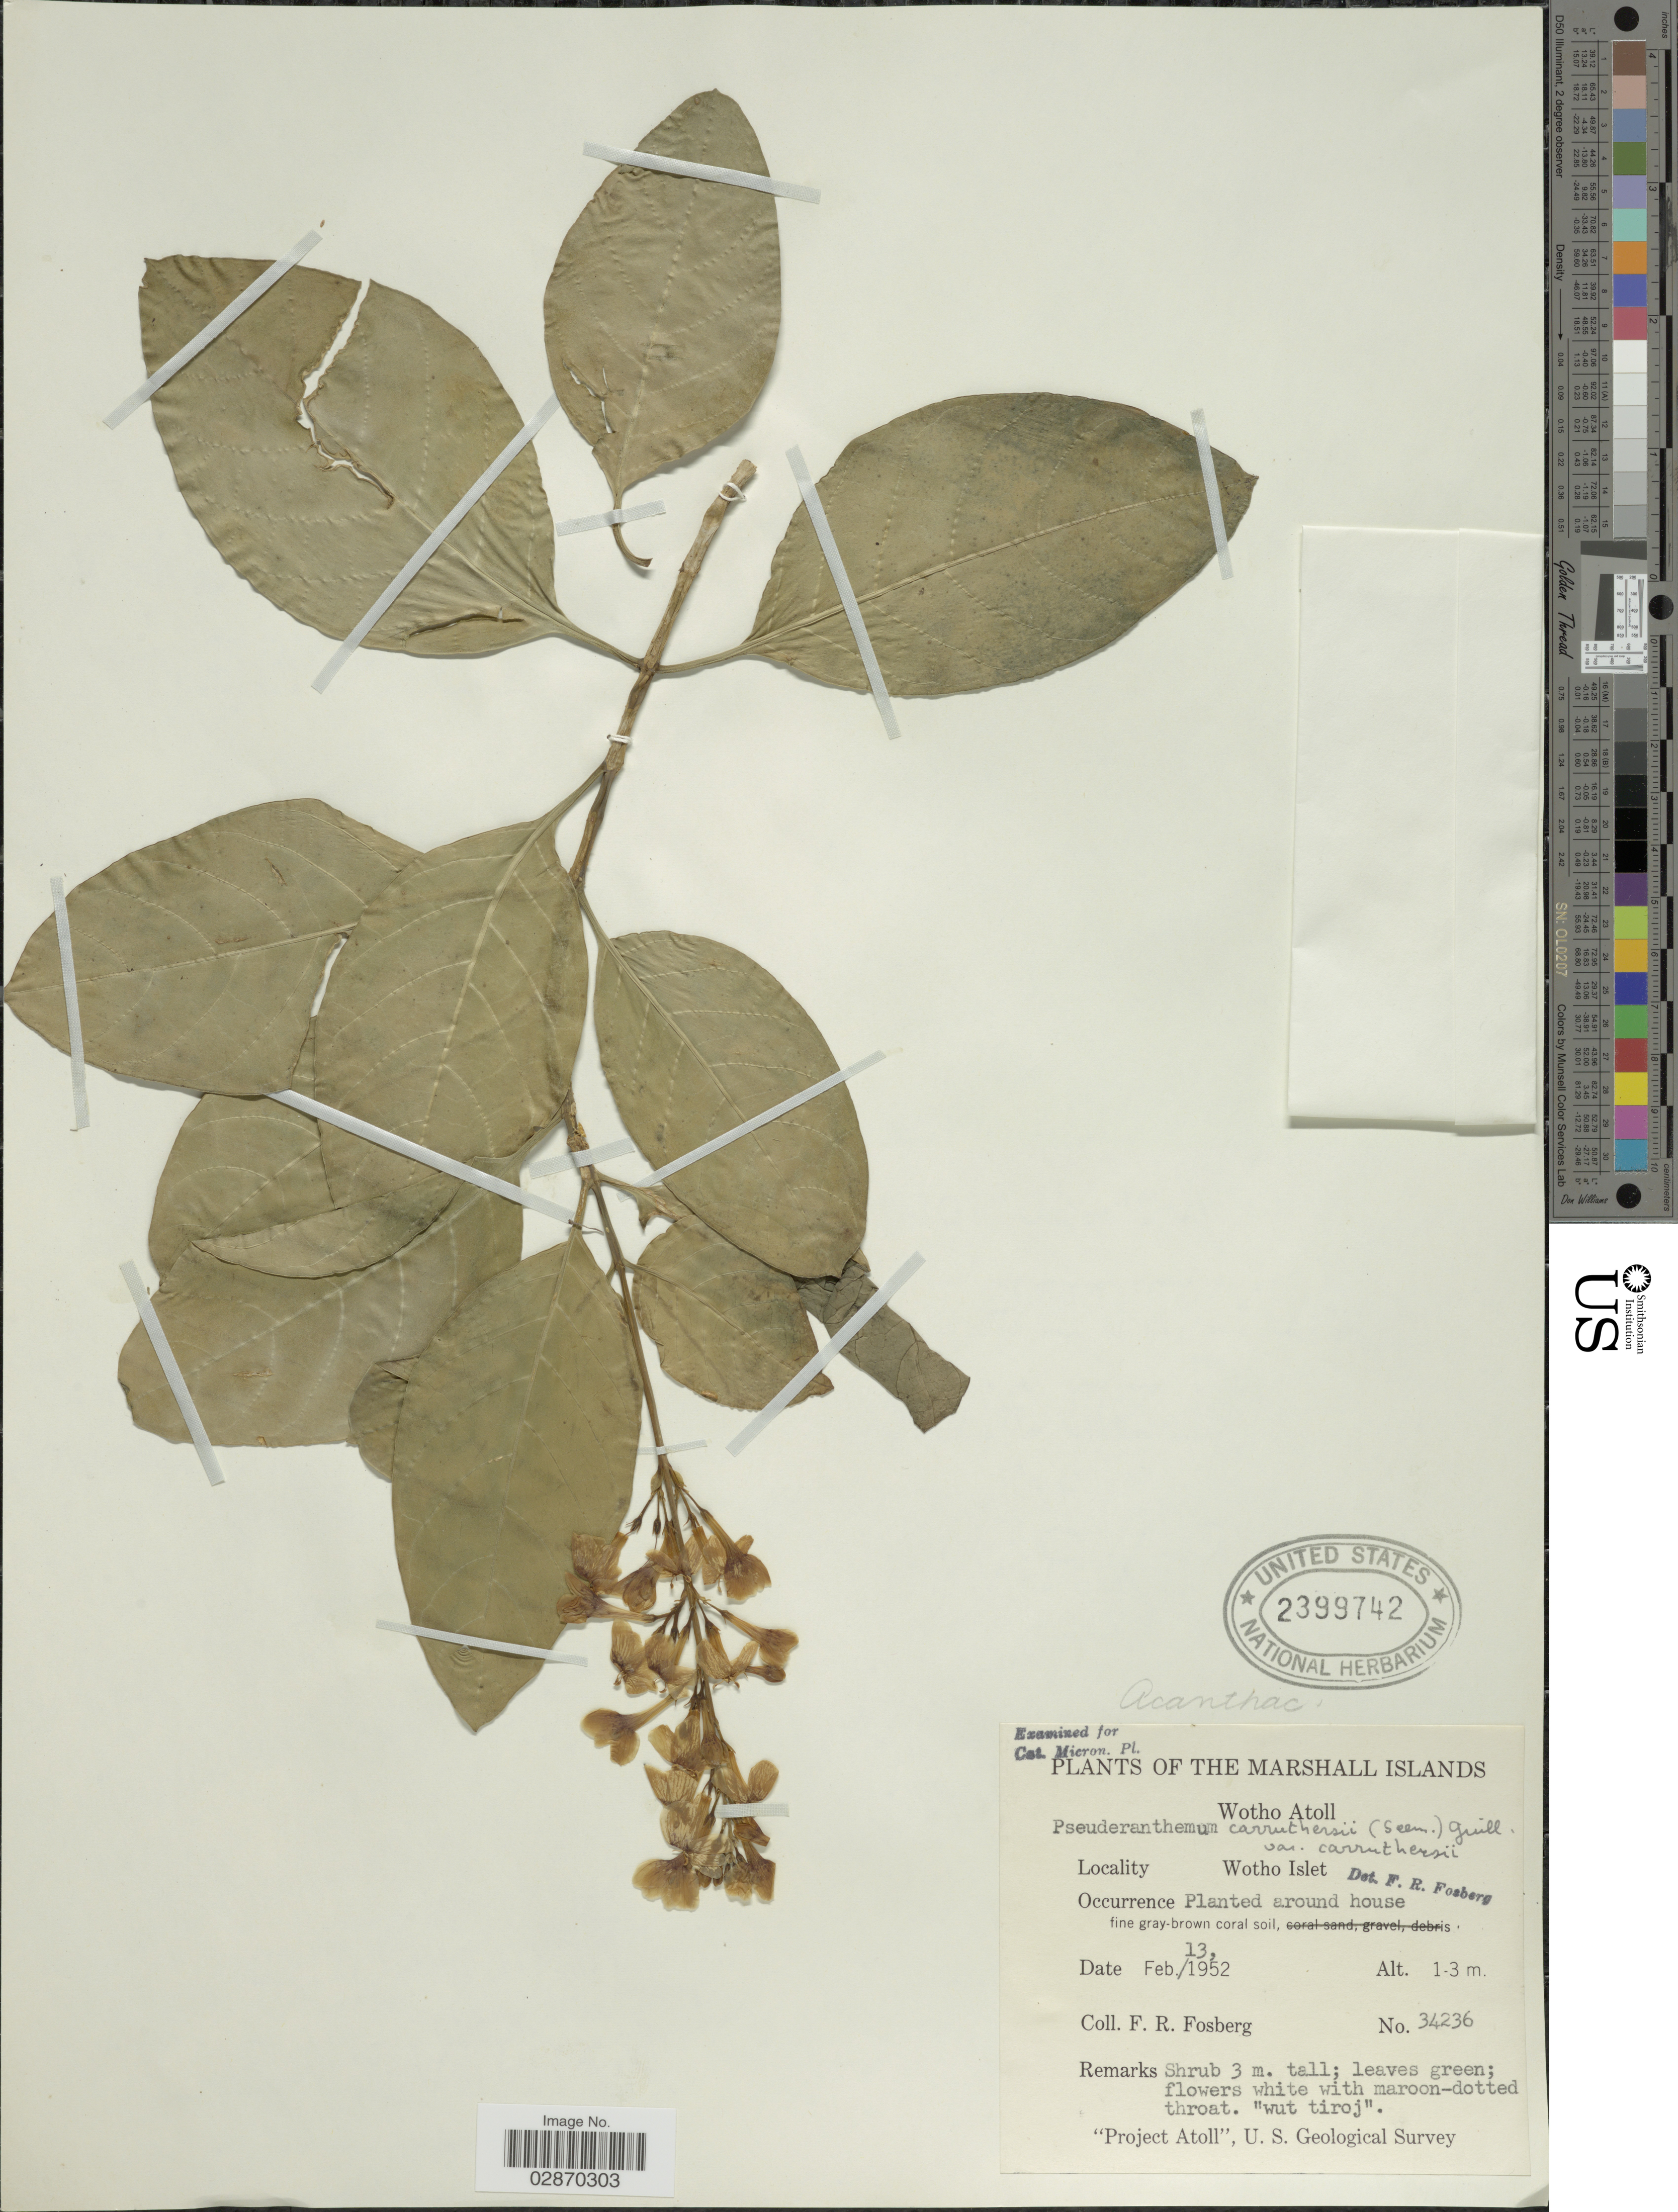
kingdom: Plantae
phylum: Tracheophyta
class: Magnoliopsida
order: Lamiales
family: Acanthaceae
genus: Pseuderanthemum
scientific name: Pseuderanthemum carruthersii var. carruthersii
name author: (Seem.) Guillaumin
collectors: F. R. Fosberg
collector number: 34236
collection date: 1952-02-13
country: Marshall Islands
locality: Wotho Atoll, Wotho Islet.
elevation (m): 1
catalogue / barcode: US 2399742